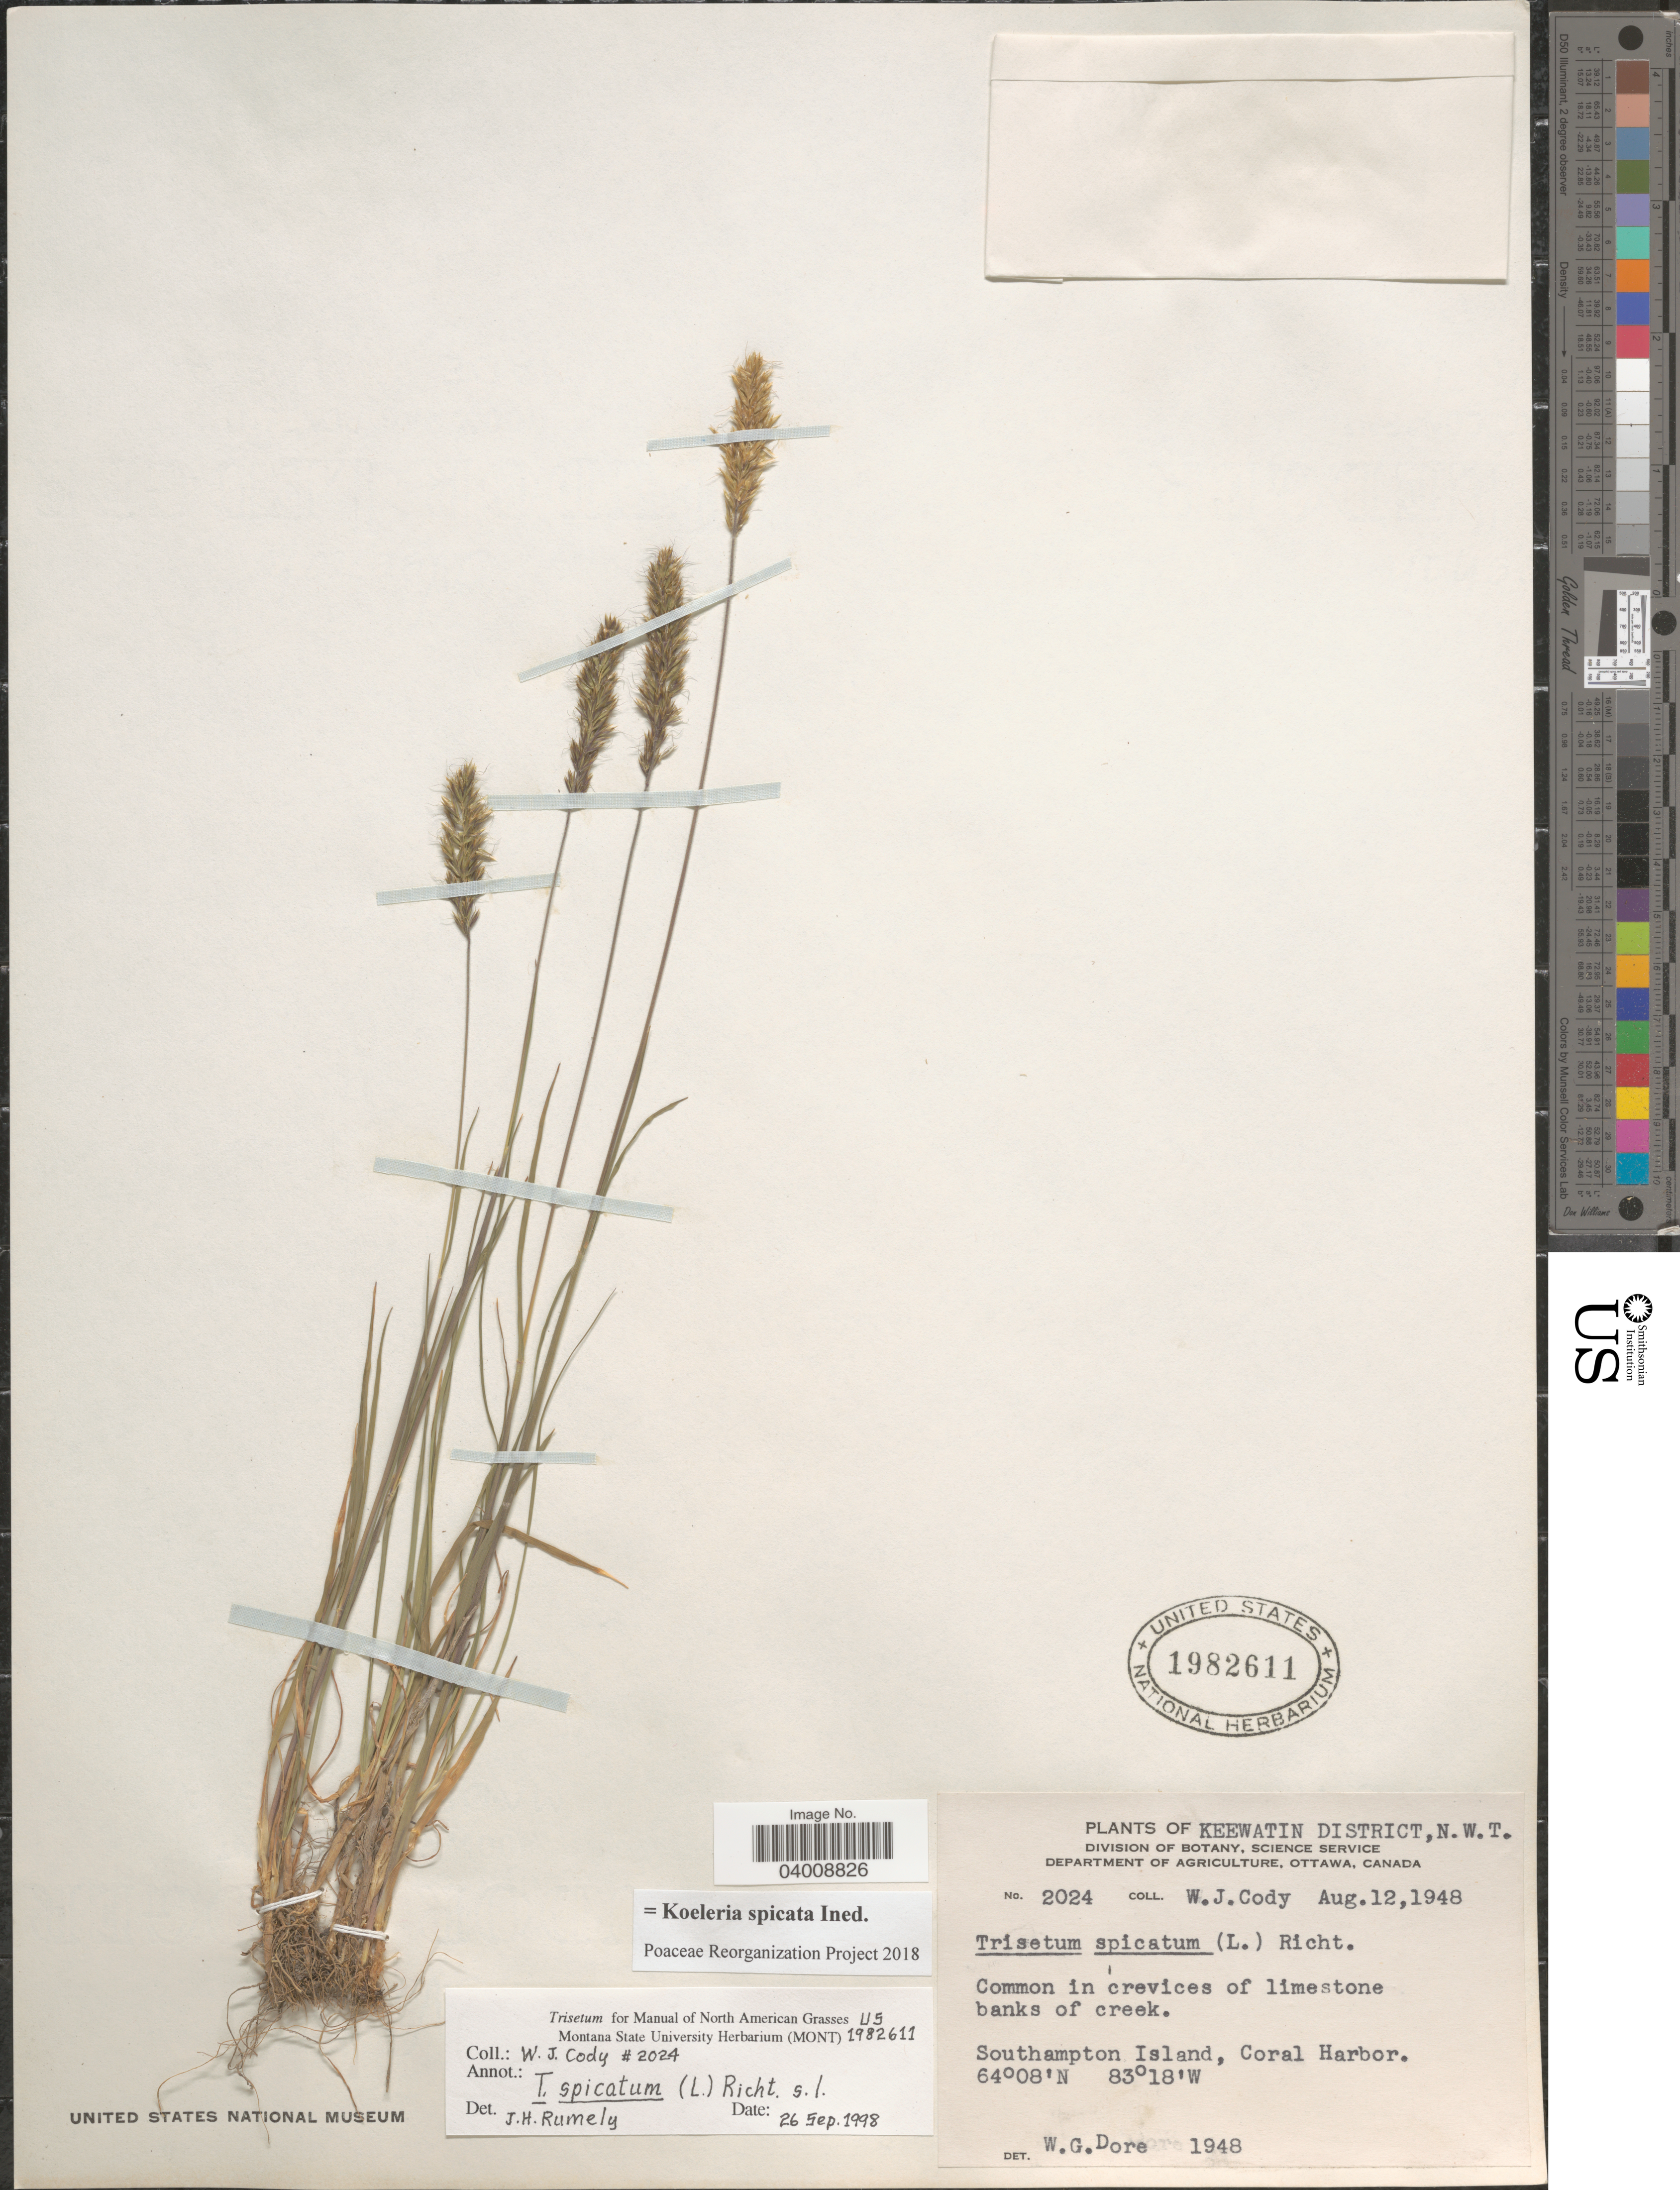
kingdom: Plantae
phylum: Tracheophyta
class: Liliopsida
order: Poales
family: Poaceae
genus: Koeleria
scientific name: Koeleria spicata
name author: (L.) Barberá et al.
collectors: W. Cody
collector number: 2024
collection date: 1948-08-12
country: Canada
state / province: Northwest Territories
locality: Keewatin District. Southampton Island, Coral Harbor.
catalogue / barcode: US 1982611